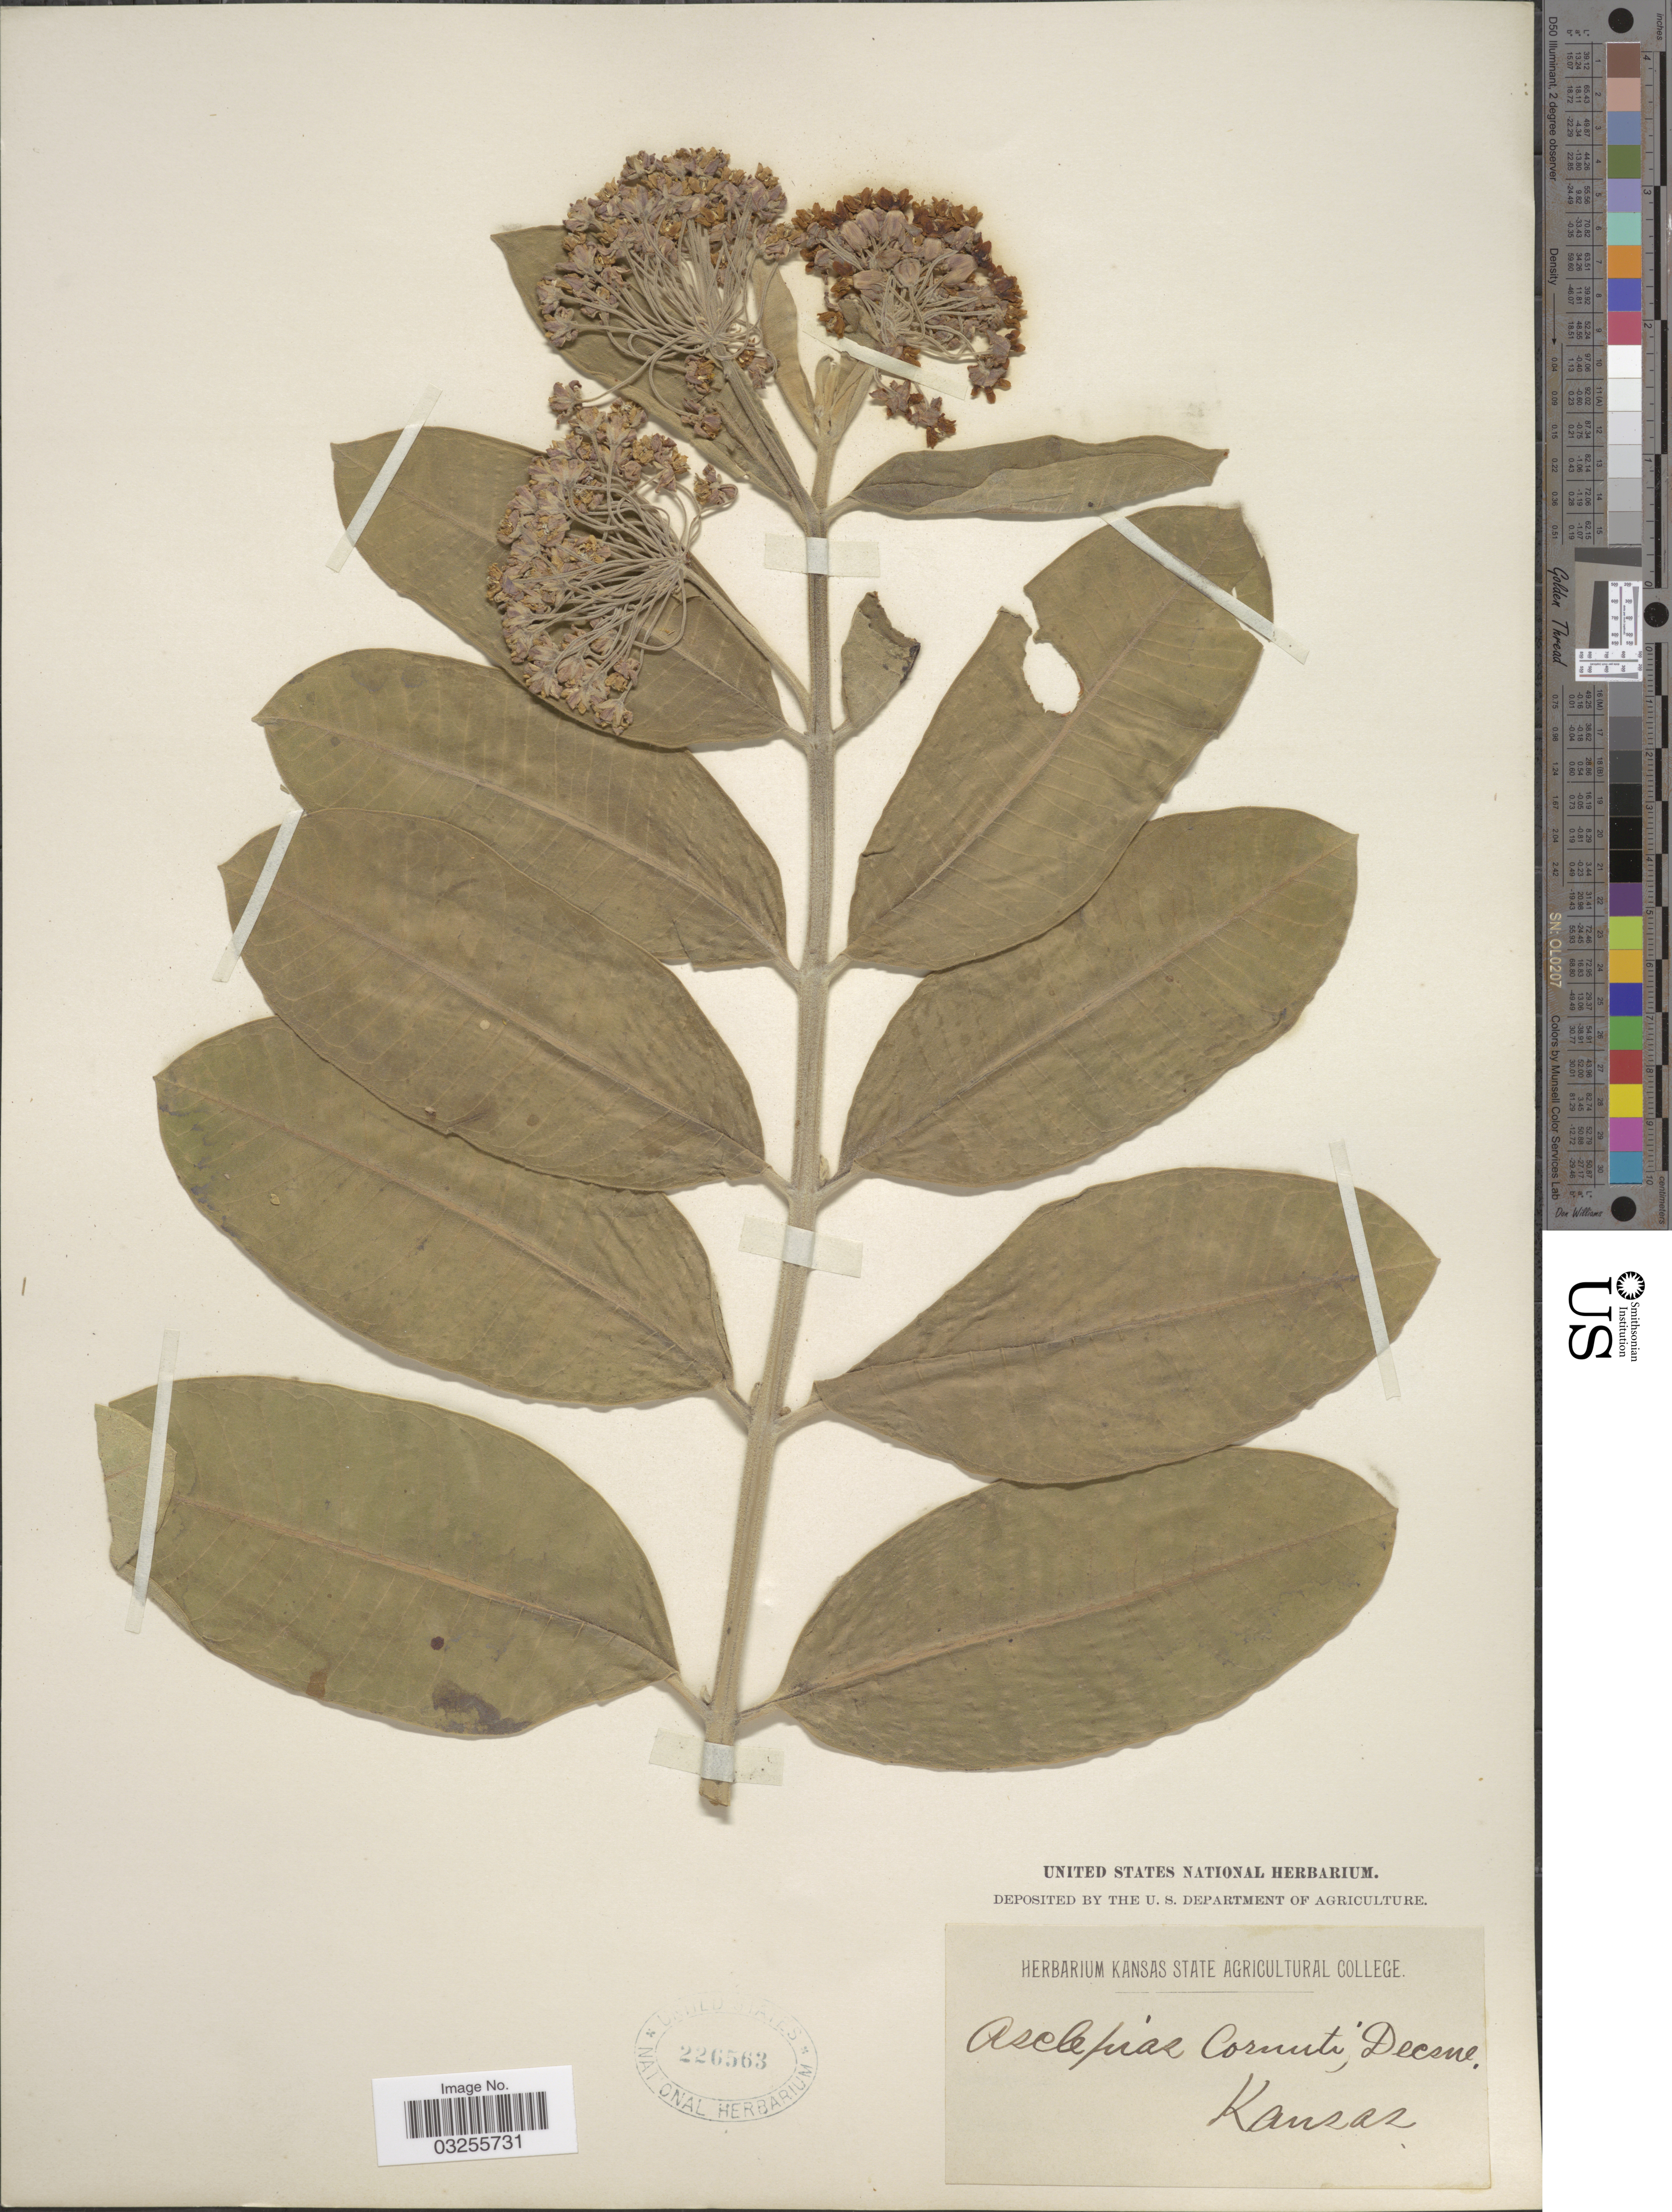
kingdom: Plantae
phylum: Tracheophyta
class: Magnoliopsida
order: Gentianales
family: Apocynaceae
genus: Asclepias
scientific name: Asclepias syriaca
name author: L.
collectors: ex herb. Kansas State Agricultural College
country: United States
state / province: Kansas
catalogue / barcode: US 226563